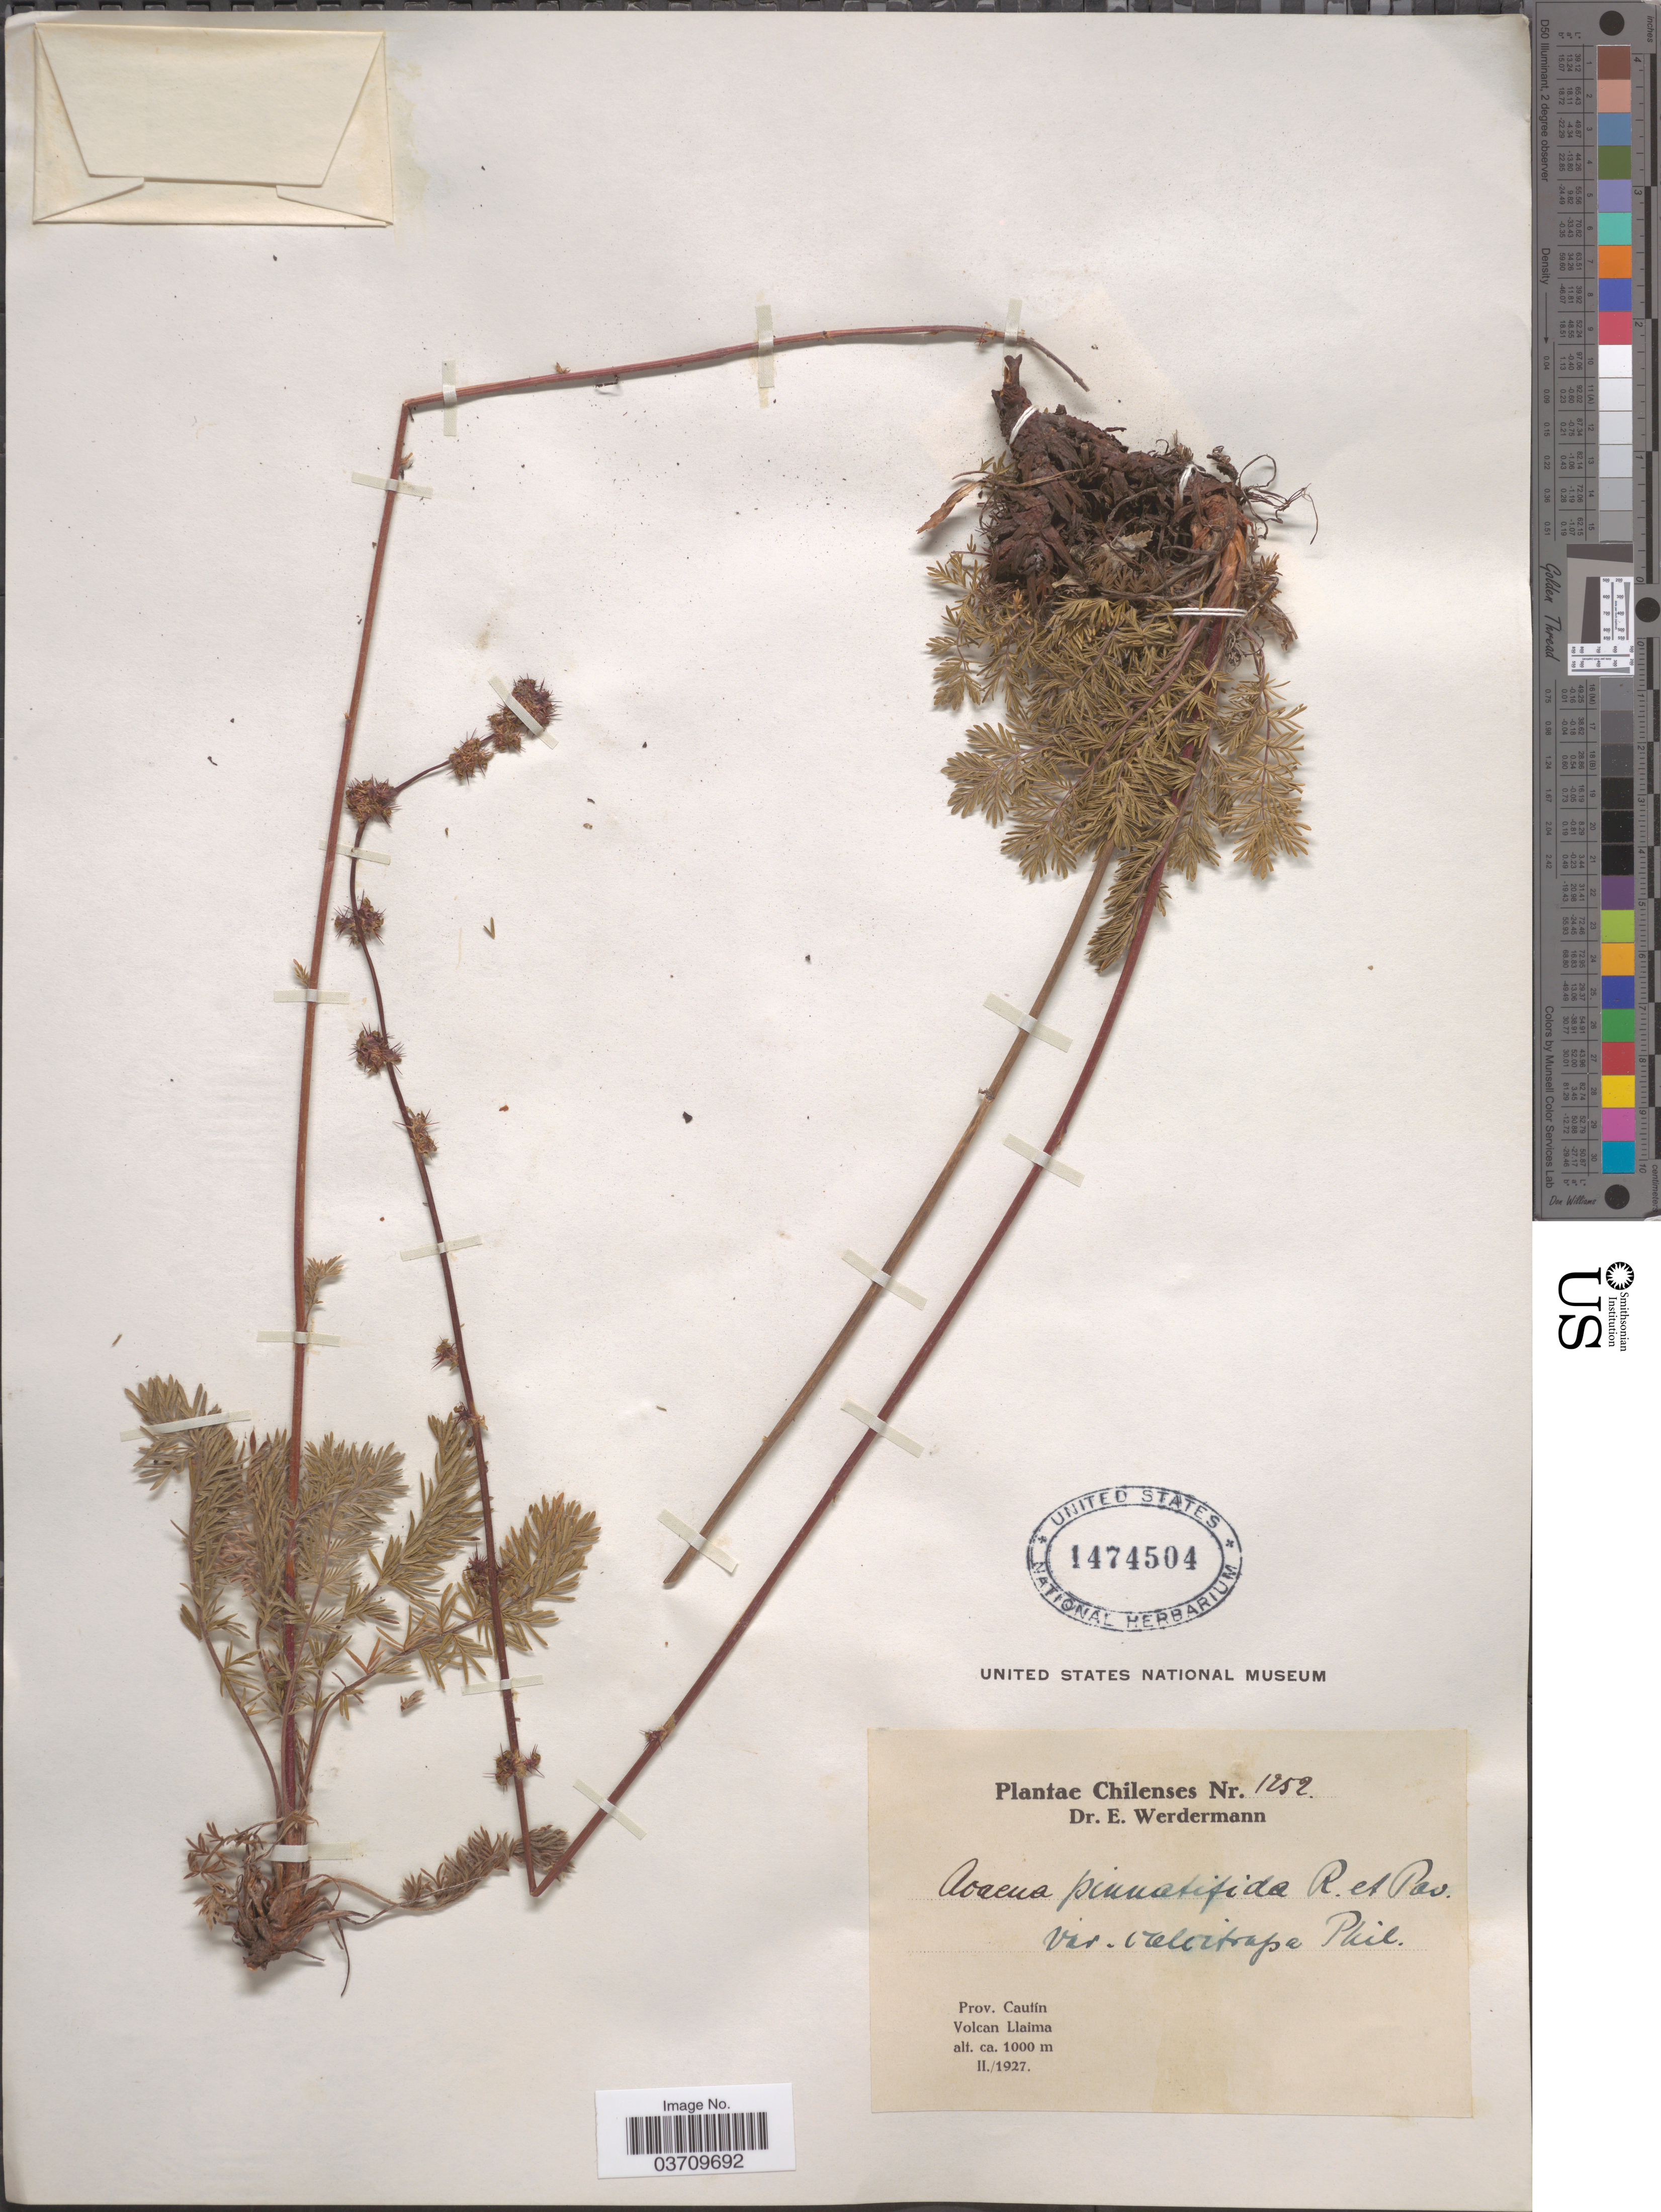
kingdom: Plantae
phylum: Tracheophyta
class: Magnoliopsida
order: Rosales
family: Rosaceae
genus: Acaena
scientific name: Acaena pinnatifida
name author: Ruiz & Pav.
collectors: E. Werdermann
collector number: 1252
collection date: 1927-02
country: Chile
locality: Prov. Cautín. Volcan Llaima.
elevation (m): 1000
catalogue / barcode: US 1474504